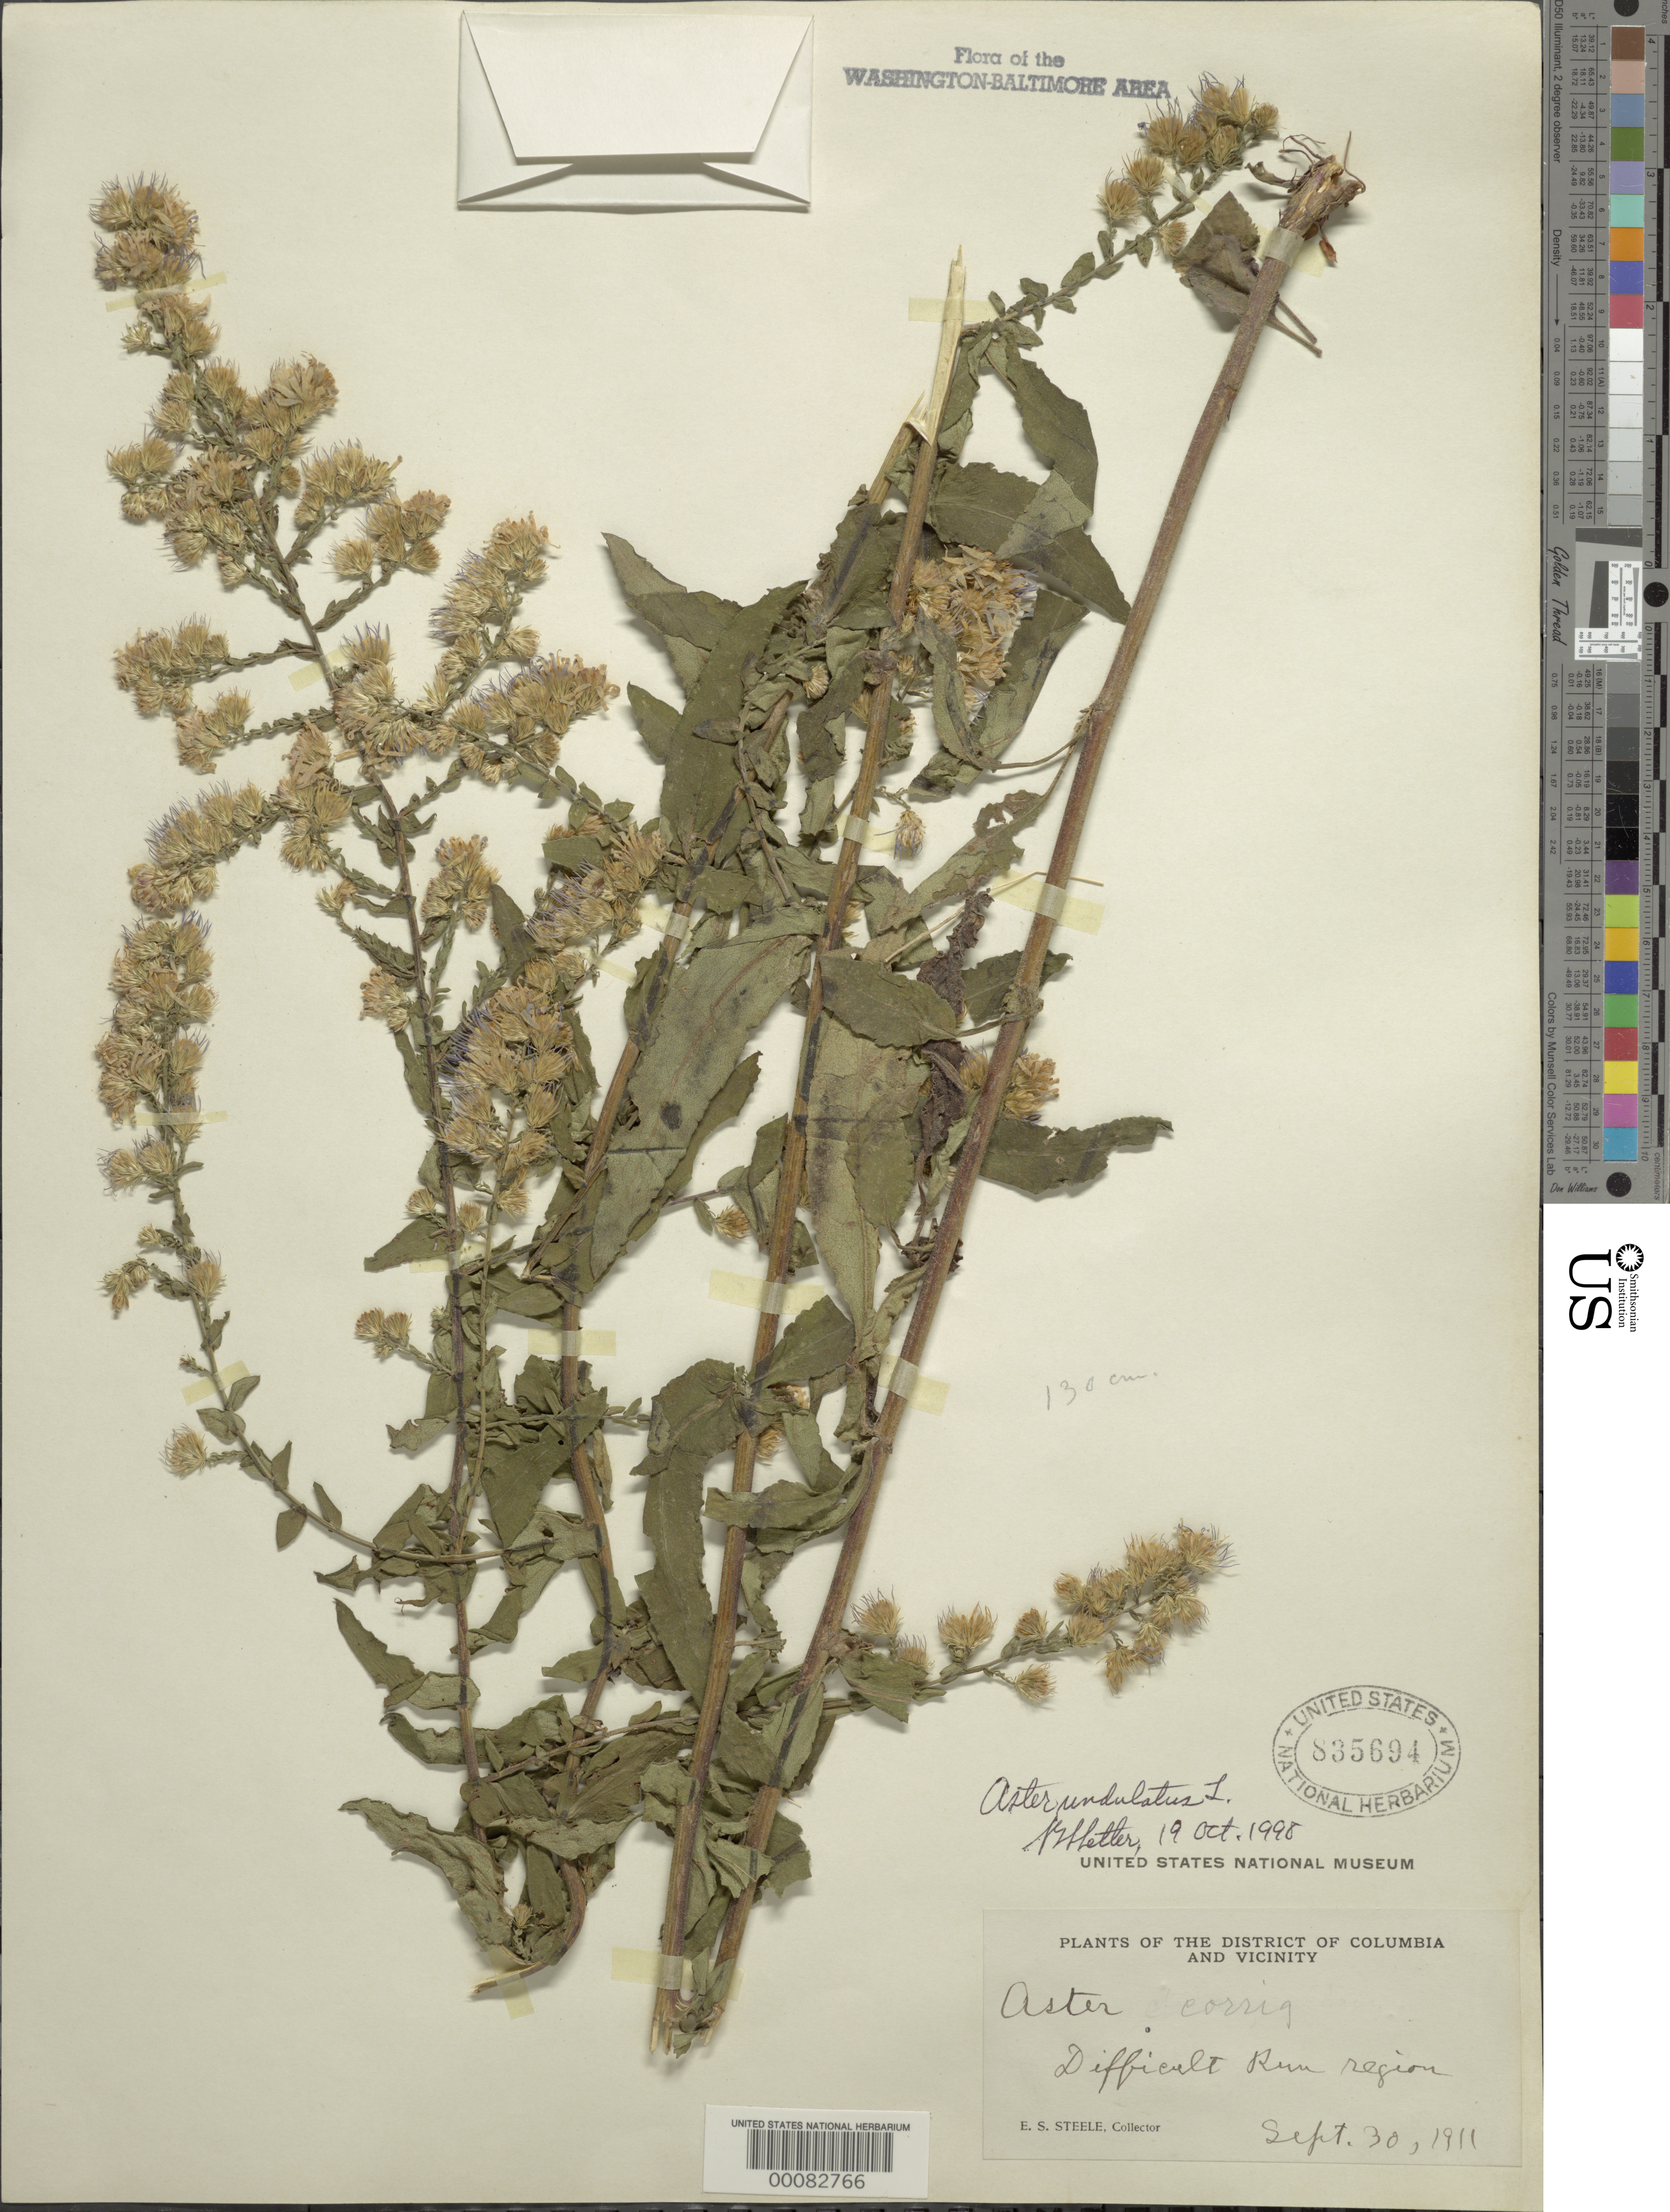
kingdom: Plantae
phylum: Tracheophyta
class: Magnoliopsida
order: Asterales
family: Asteraceae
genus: Symphyotrichum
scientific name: Symphyotrichum undulatum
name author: (L.) G.L. Nesom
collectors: E. Steele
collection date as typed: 30 Sep 1911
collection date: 1911-09-30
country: United States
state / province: Virginia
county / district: Fairfax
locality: Difficult Run Region C. & O. Canal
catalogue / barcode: US 835694